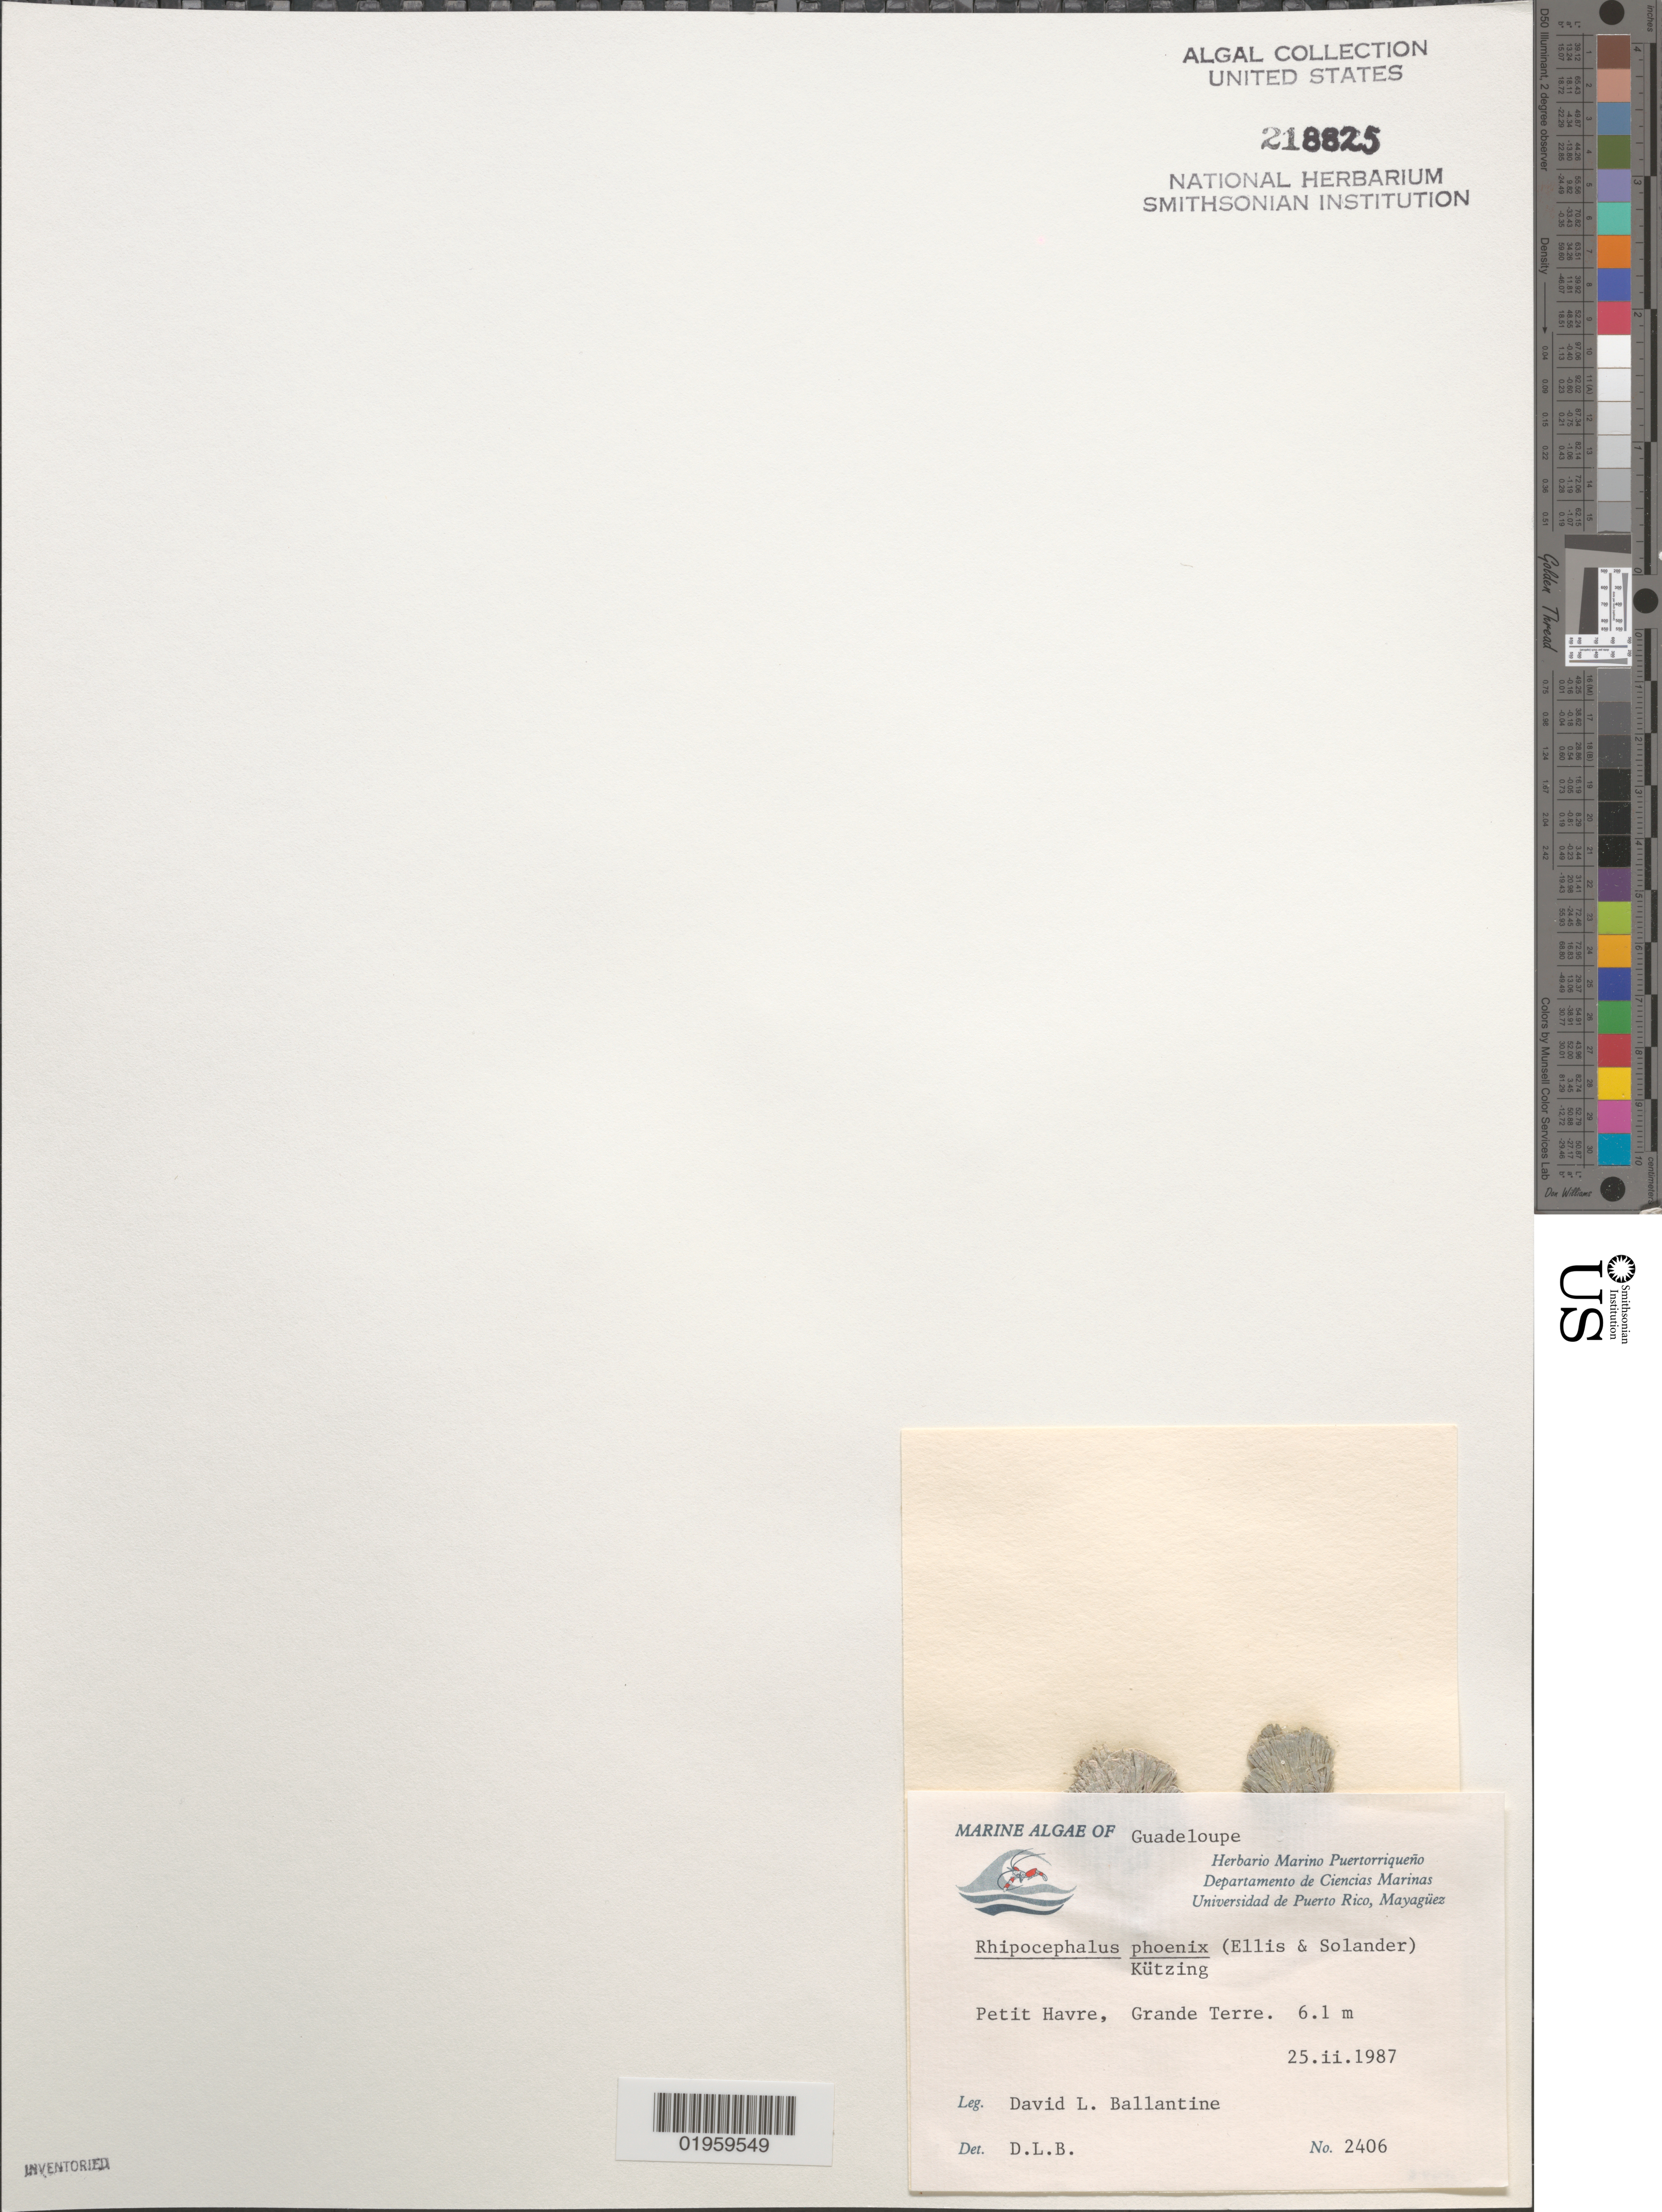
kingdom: Plantae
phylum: Chlorophyta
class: Ulvophyceae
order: Bryopsidales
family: Udoteaceae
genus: Rhipocephalus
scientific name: Rhipocephalus phoenix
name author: (J. Ellis & Sol.) Kütz.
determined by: Ballantine, D. L.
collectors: D.L. Ballantine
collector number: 2406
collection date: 1987-02-25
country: Guadeloupe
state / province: Grande Terre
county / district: Petit Havre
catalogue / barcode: US 218825